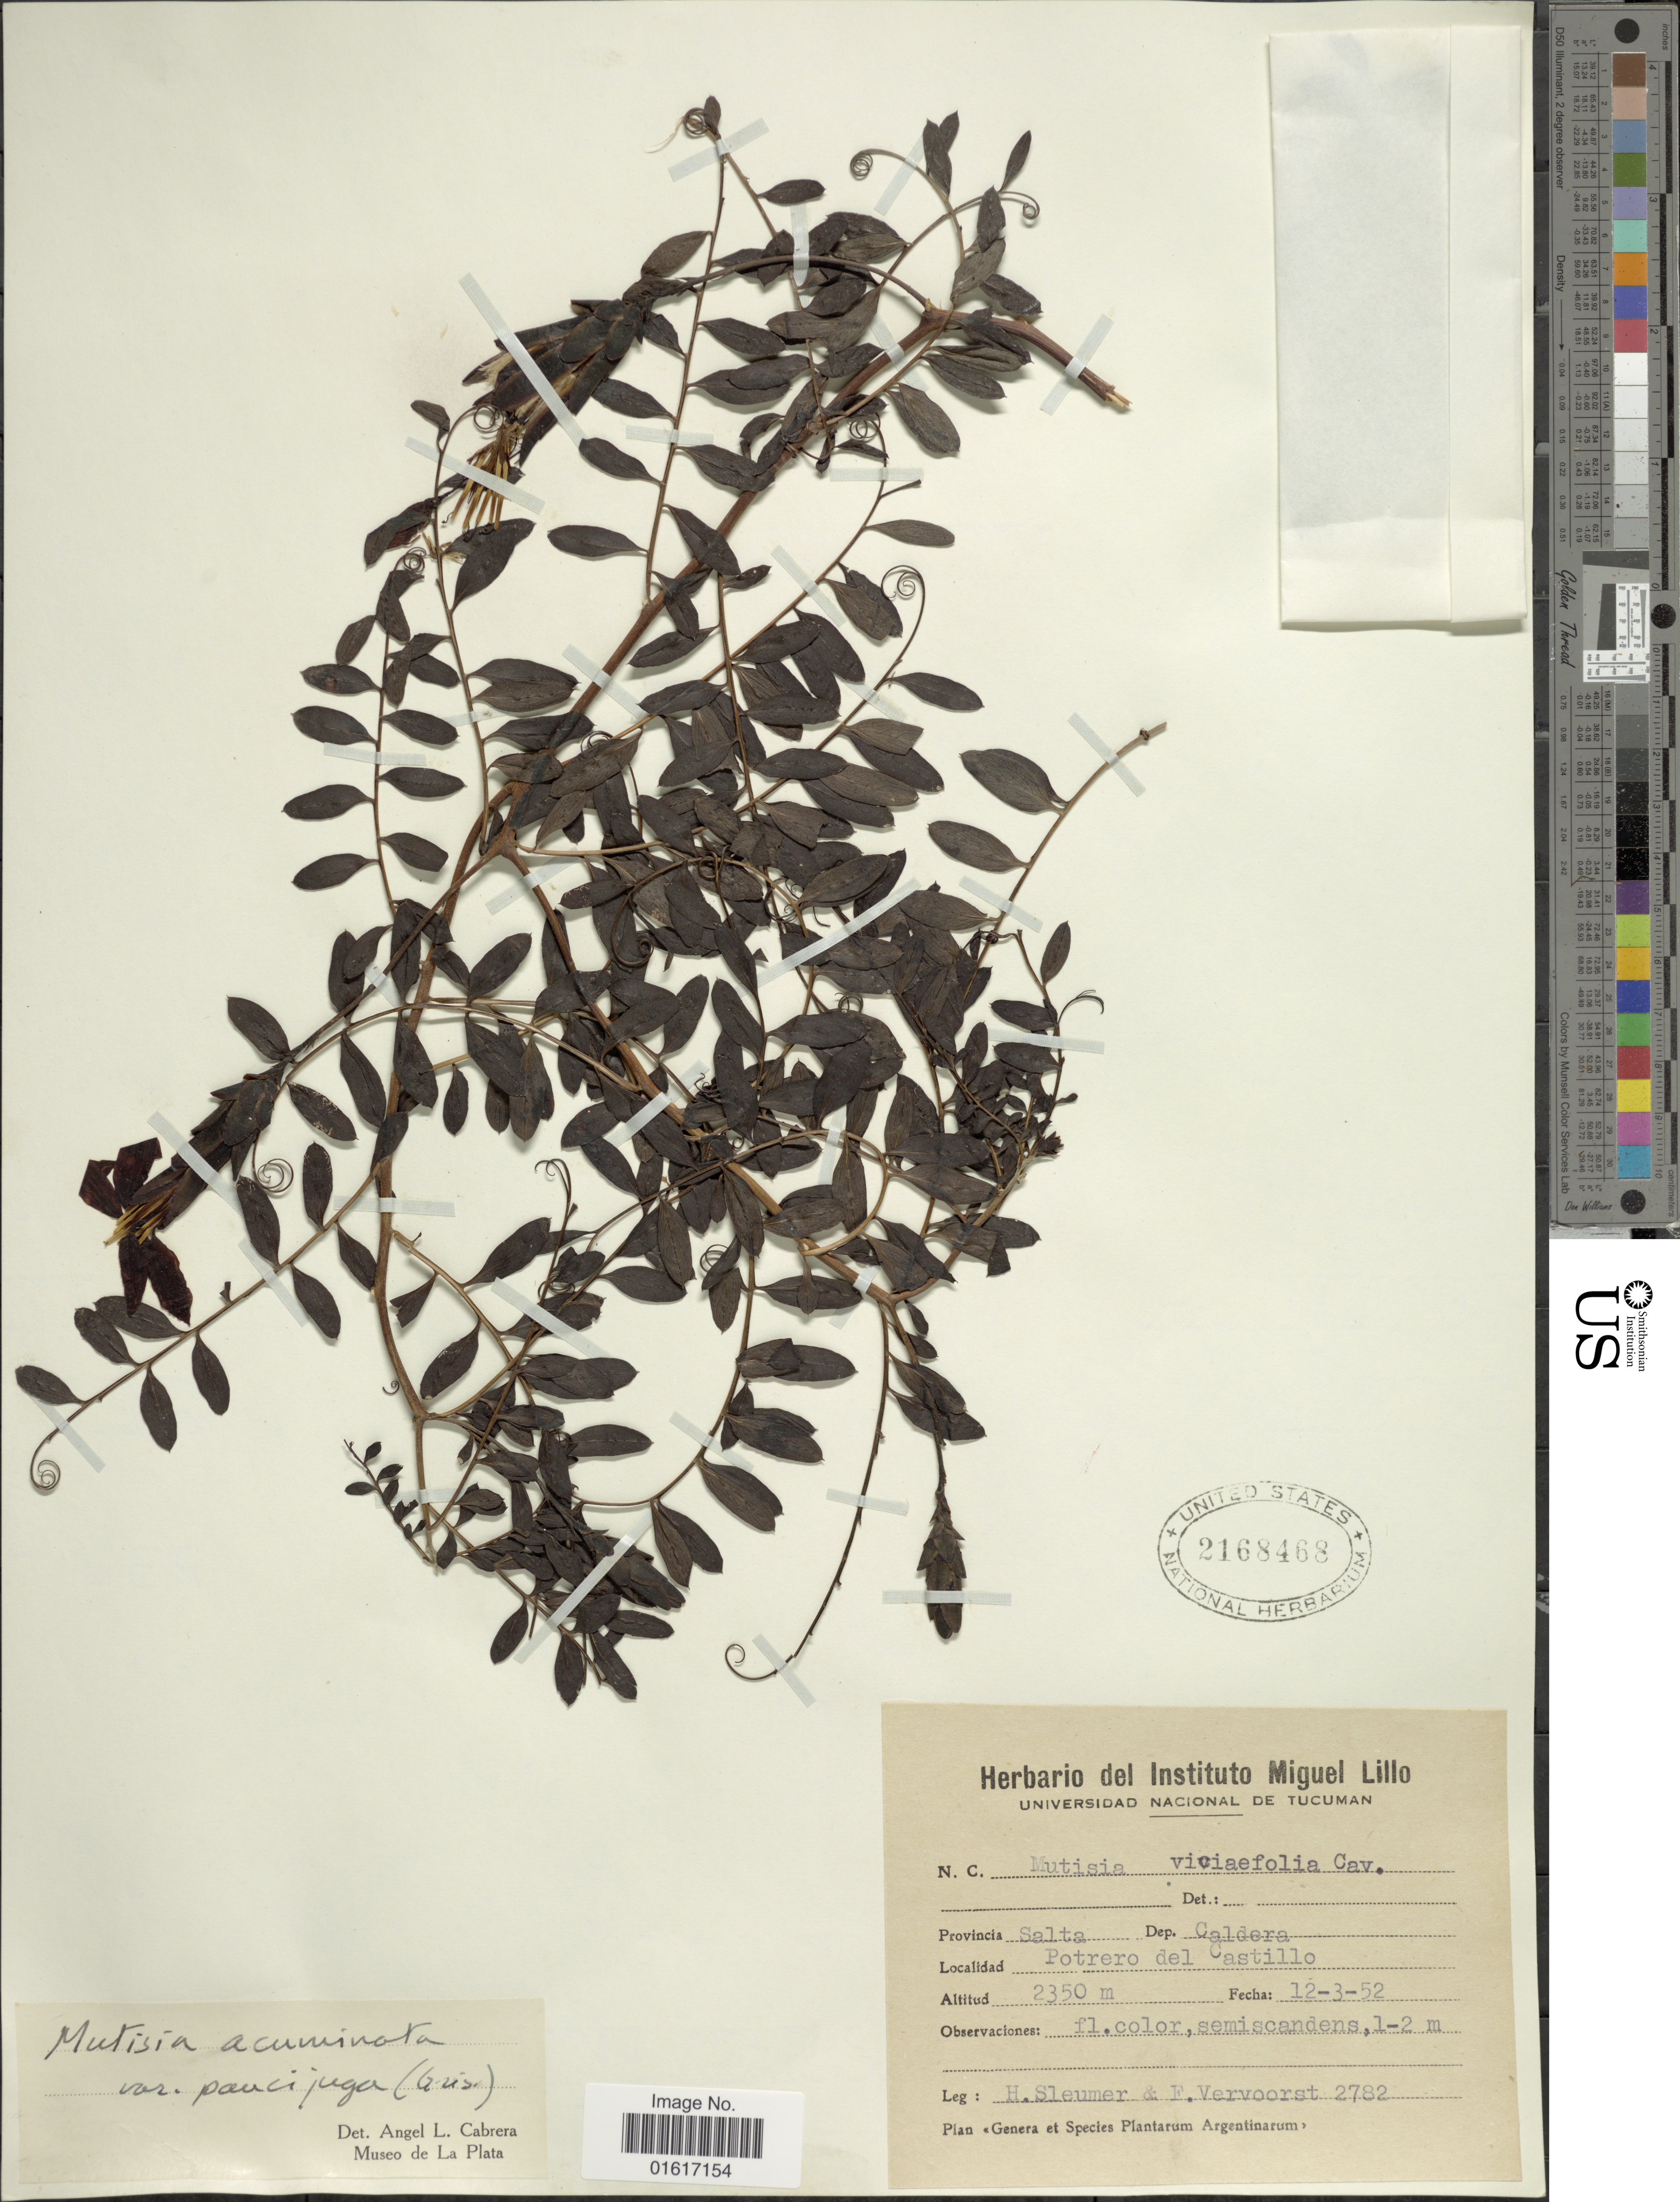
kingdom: Plantae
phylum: Tracheophyta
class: Magnoliopsida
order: Asterales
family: Asteraceae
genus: Mutisia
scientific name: Mutisia acuminata var. paucijuga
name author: (Griseb.) Cabrera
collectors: H. O. Sleumer & F. Vervoorst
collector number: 2782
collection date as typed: Transcribed d/m/y: 12/3/52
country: Argentina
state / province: Salta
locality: Dep. Caldera. Potrero del Castillo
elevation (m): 2350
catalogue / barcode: US 2168468